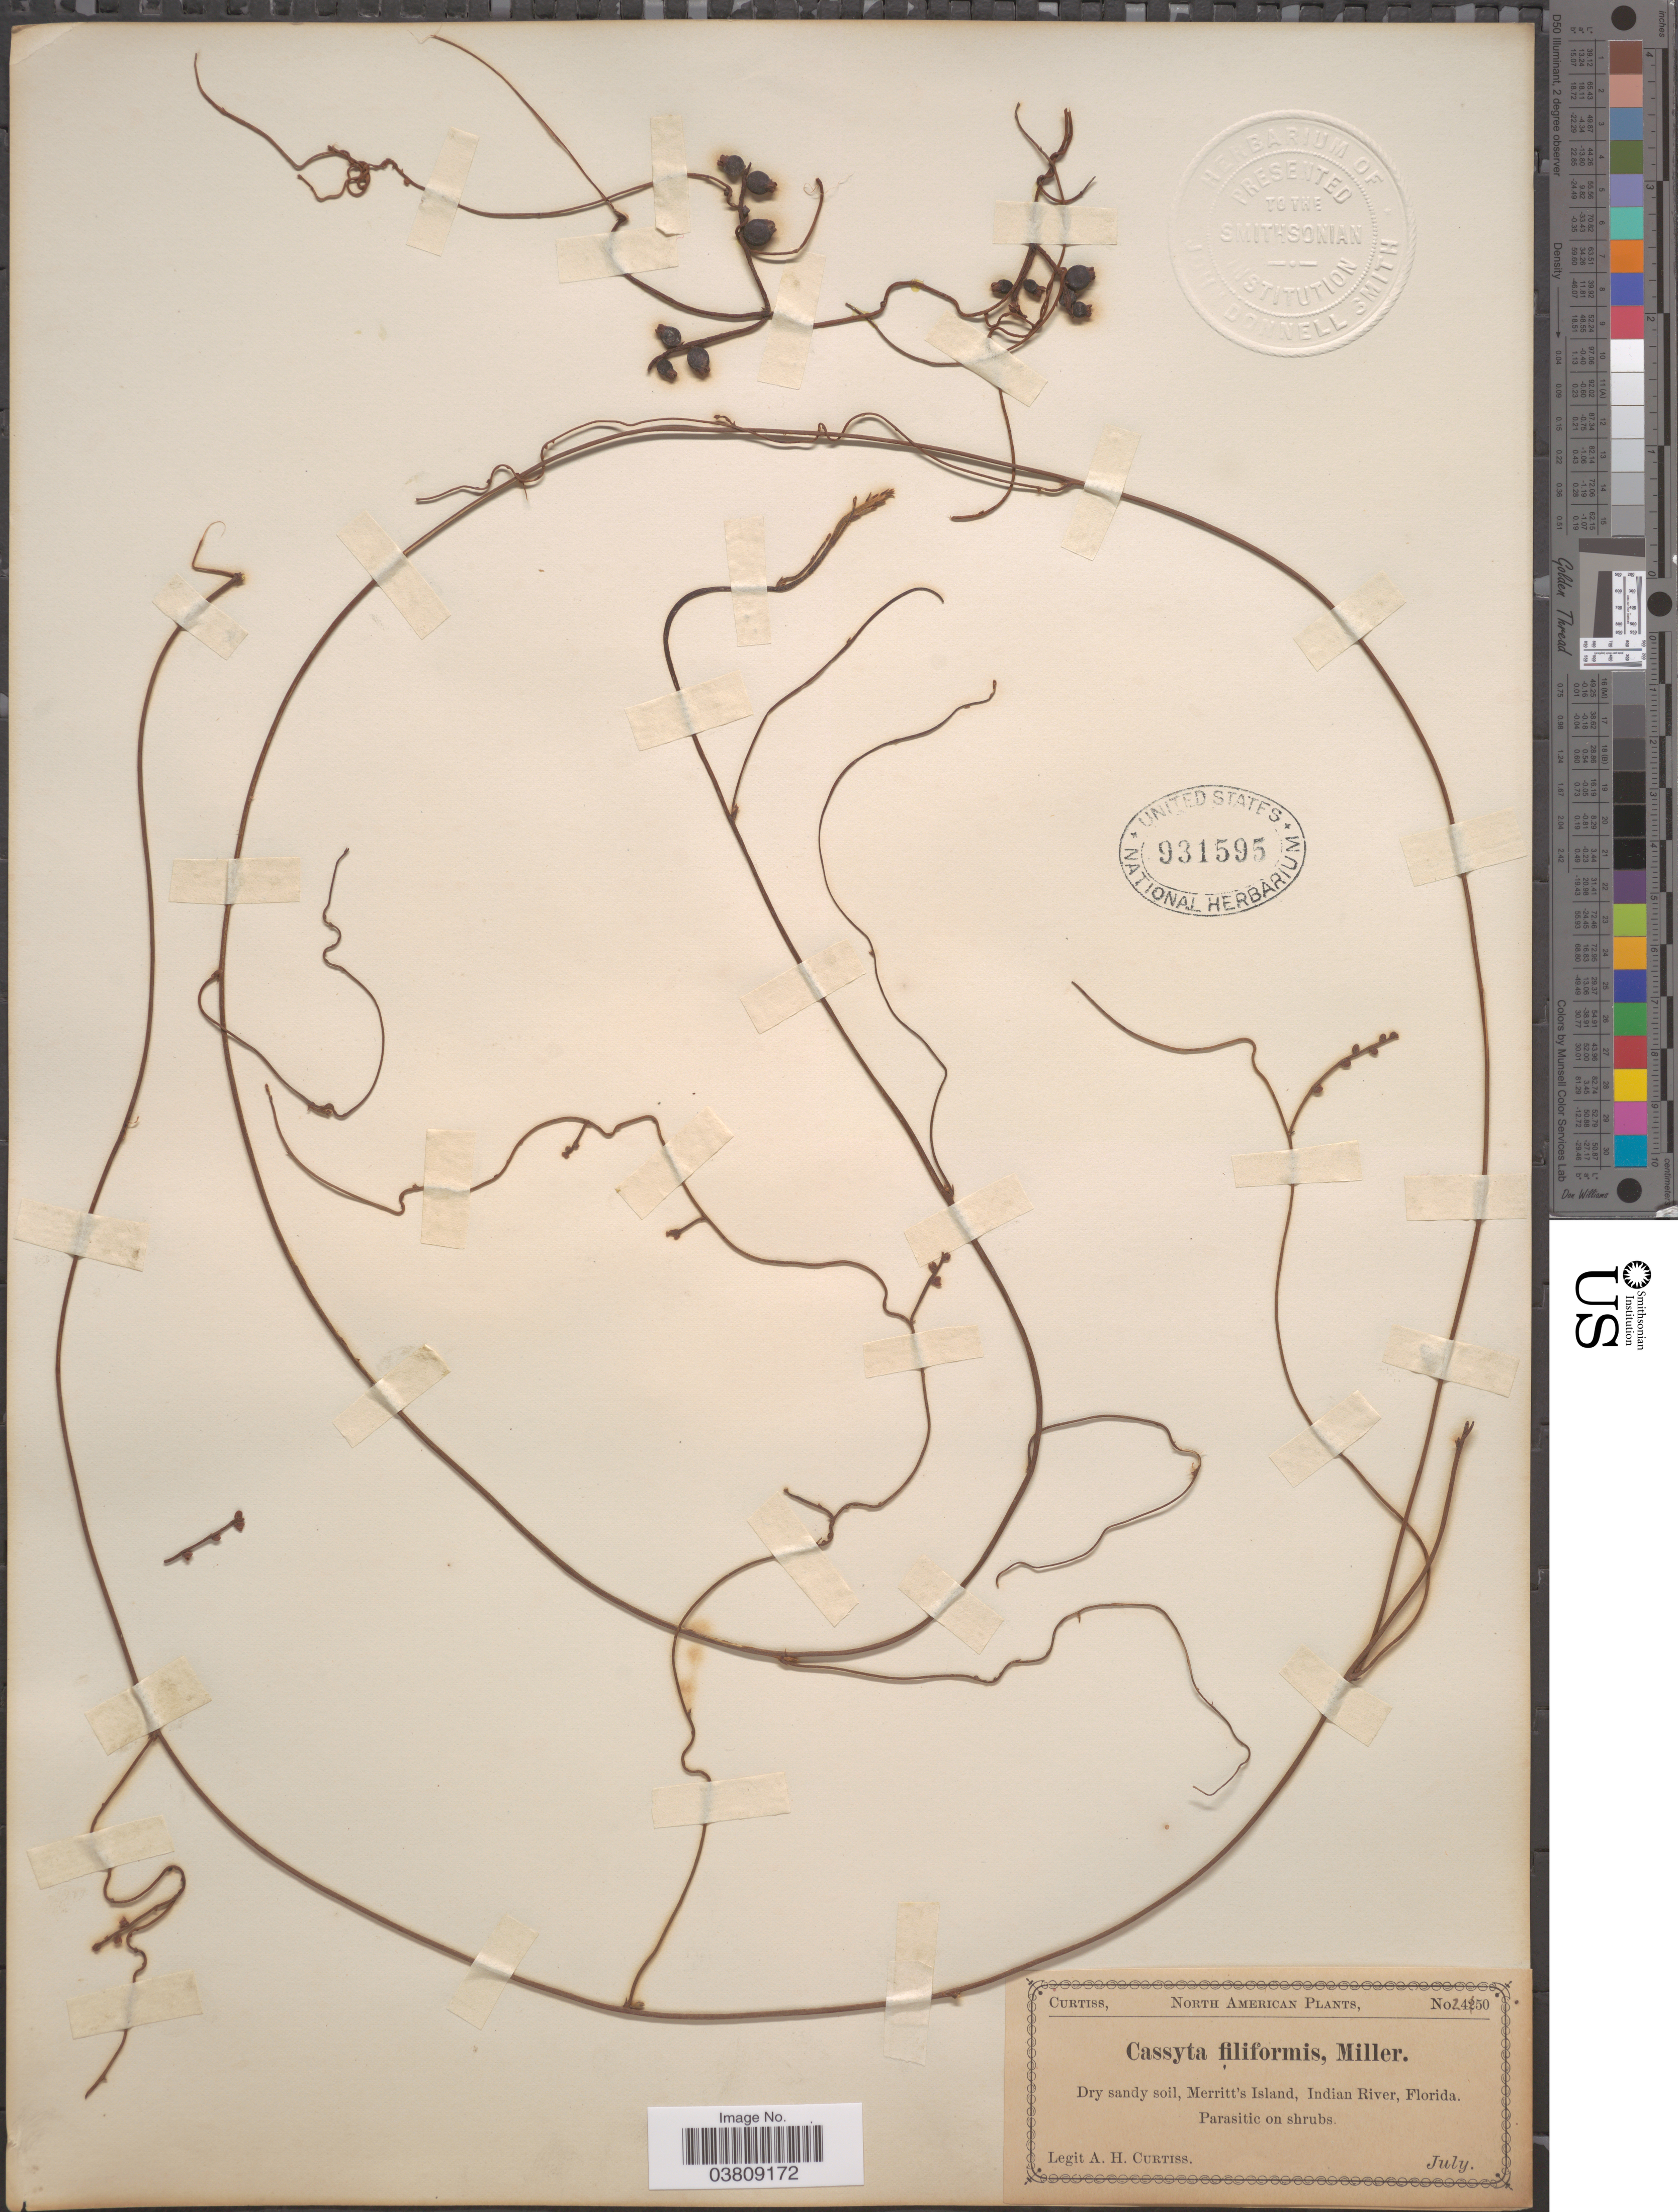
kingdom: Plantae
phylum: Tracheophyta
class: Magnoliopsida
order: Laurales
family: Lauraceae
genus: Cassytha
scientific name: Cassytha filiformis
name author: L.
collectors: A. H. Curtiss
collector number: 24150*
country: United States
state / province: Florida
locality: North American. Dry sandy soil, Merritt's Island, Indian River.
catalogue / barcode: US 931595